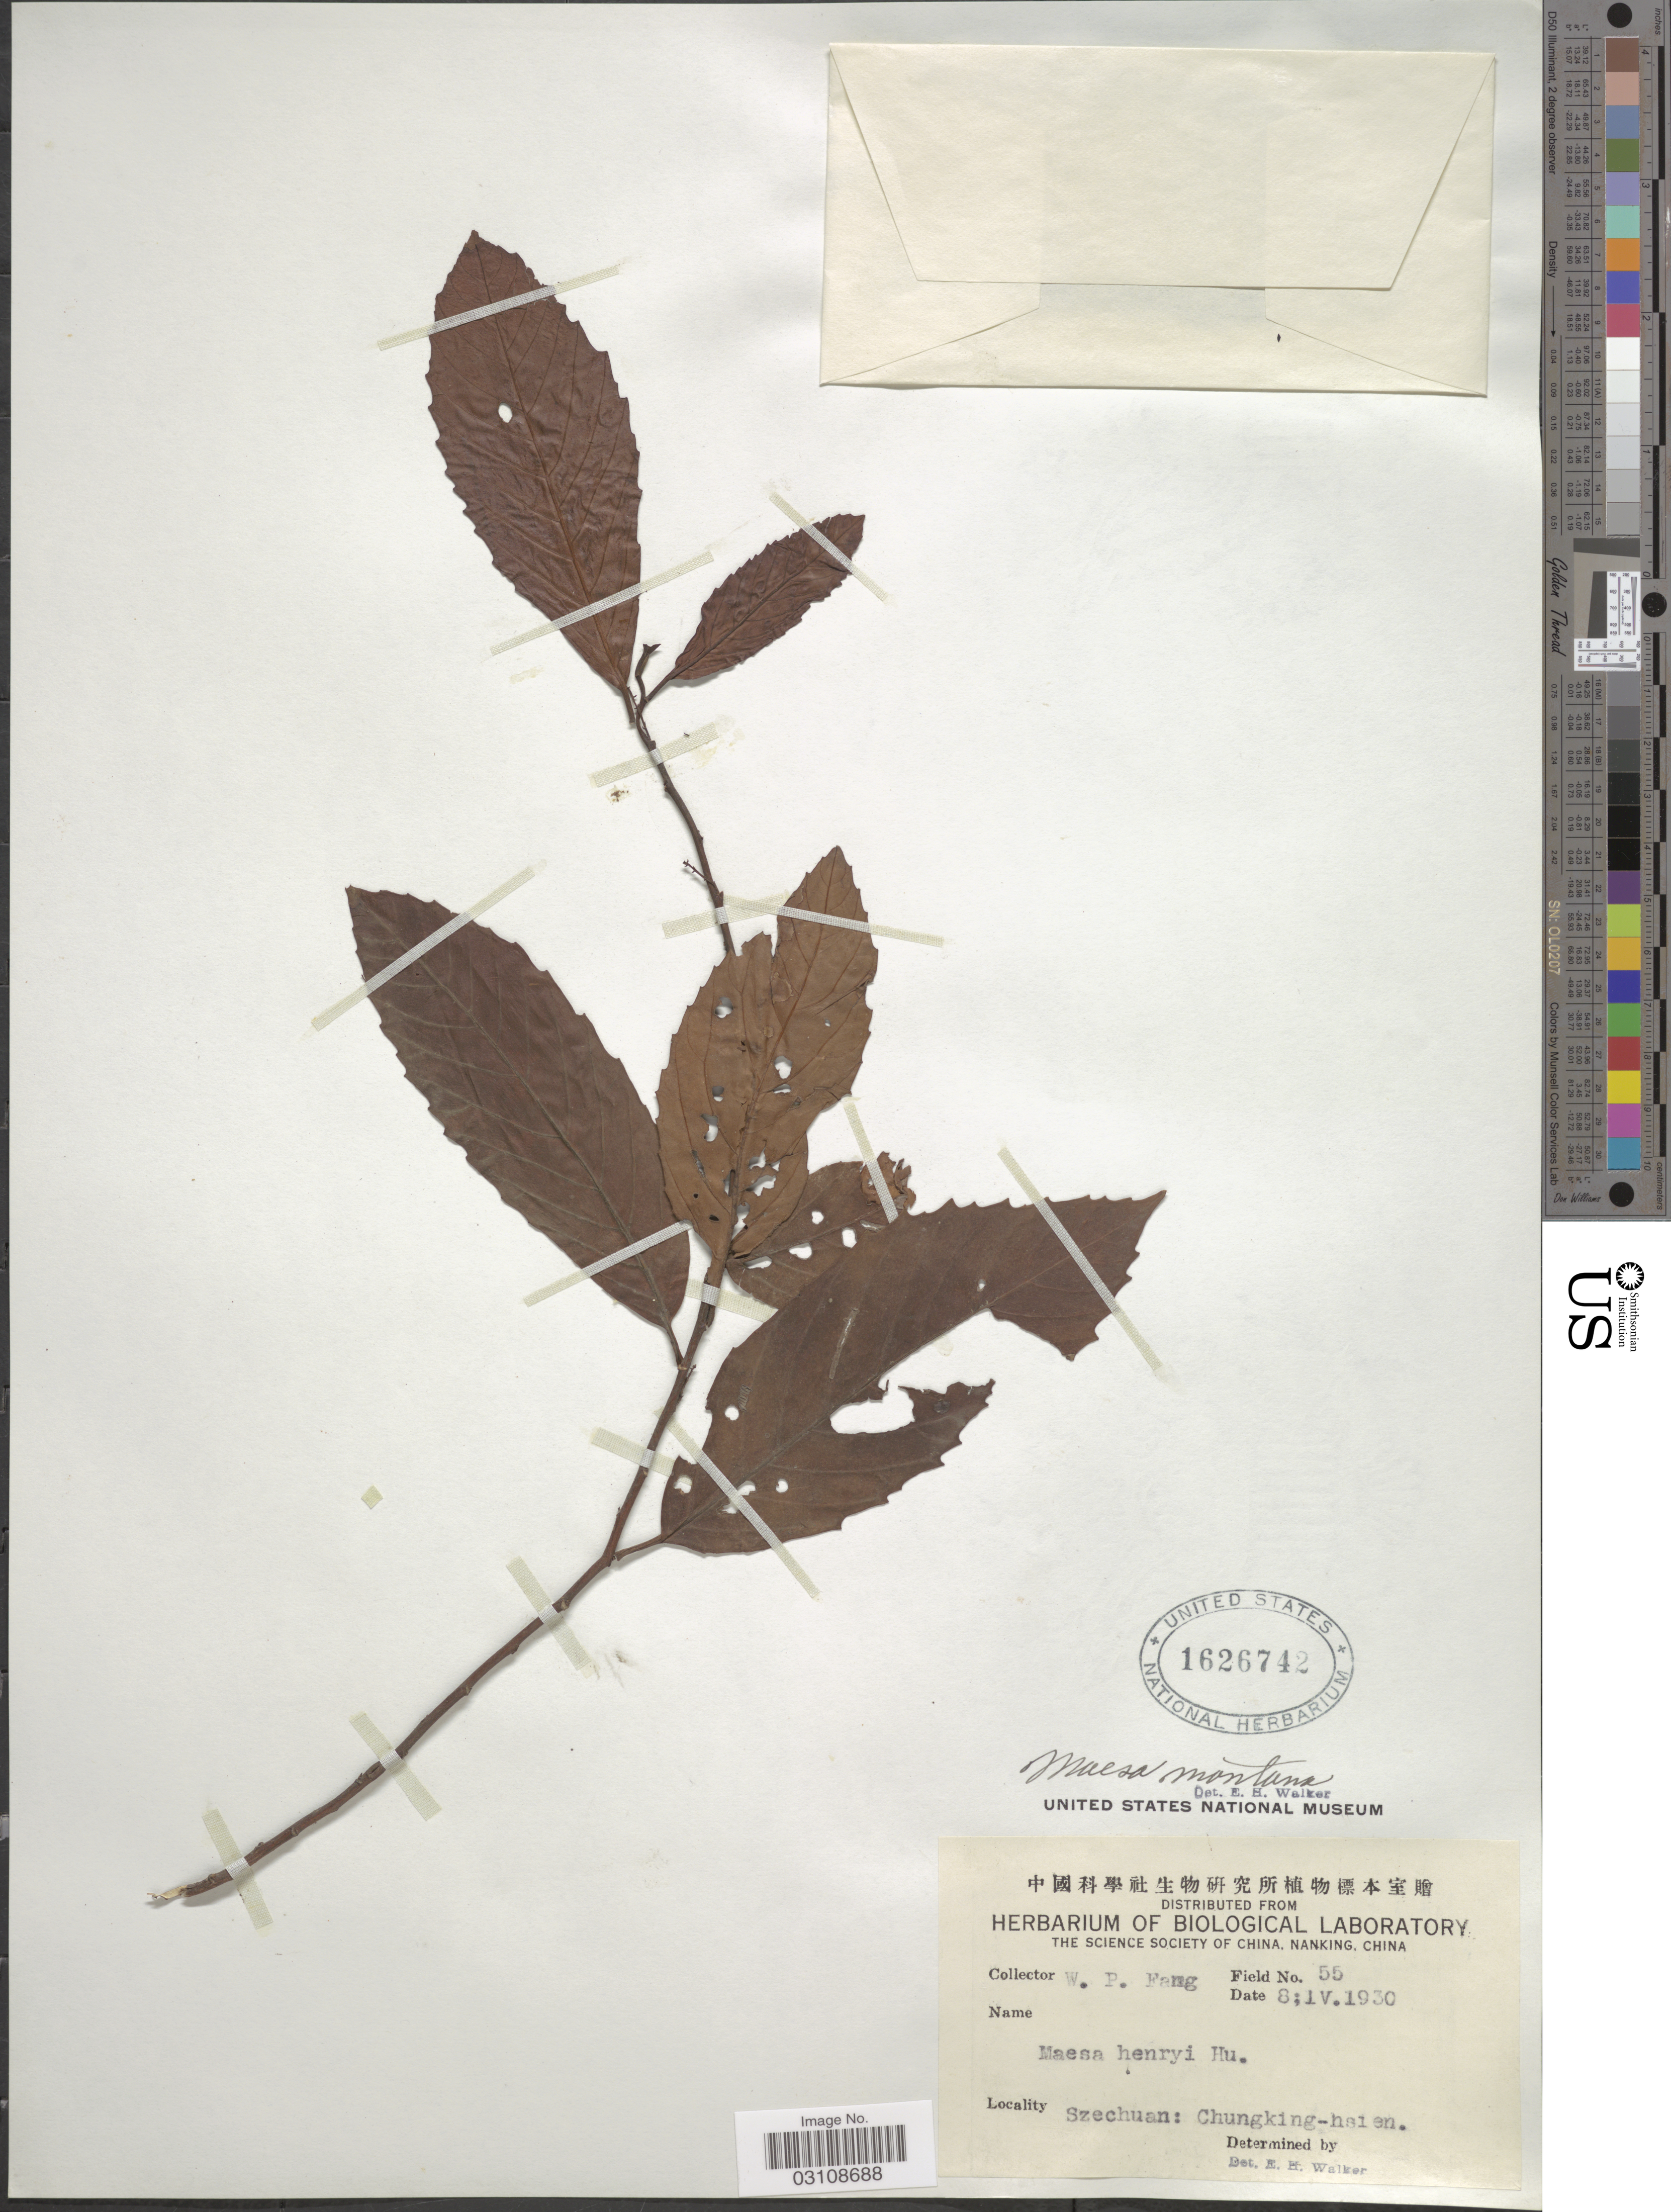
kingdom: Plantae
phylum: Tracheophyta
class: Magnoliopsida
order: Ericales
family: Primulaceae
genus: Maesa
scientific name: Maesa montana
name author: A. DC.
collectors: W. P. Fang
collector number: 55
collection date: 1930-04-08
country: China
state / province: Sichuan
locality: Szechuan: Chungking-hsien.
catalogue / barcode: US 1626742